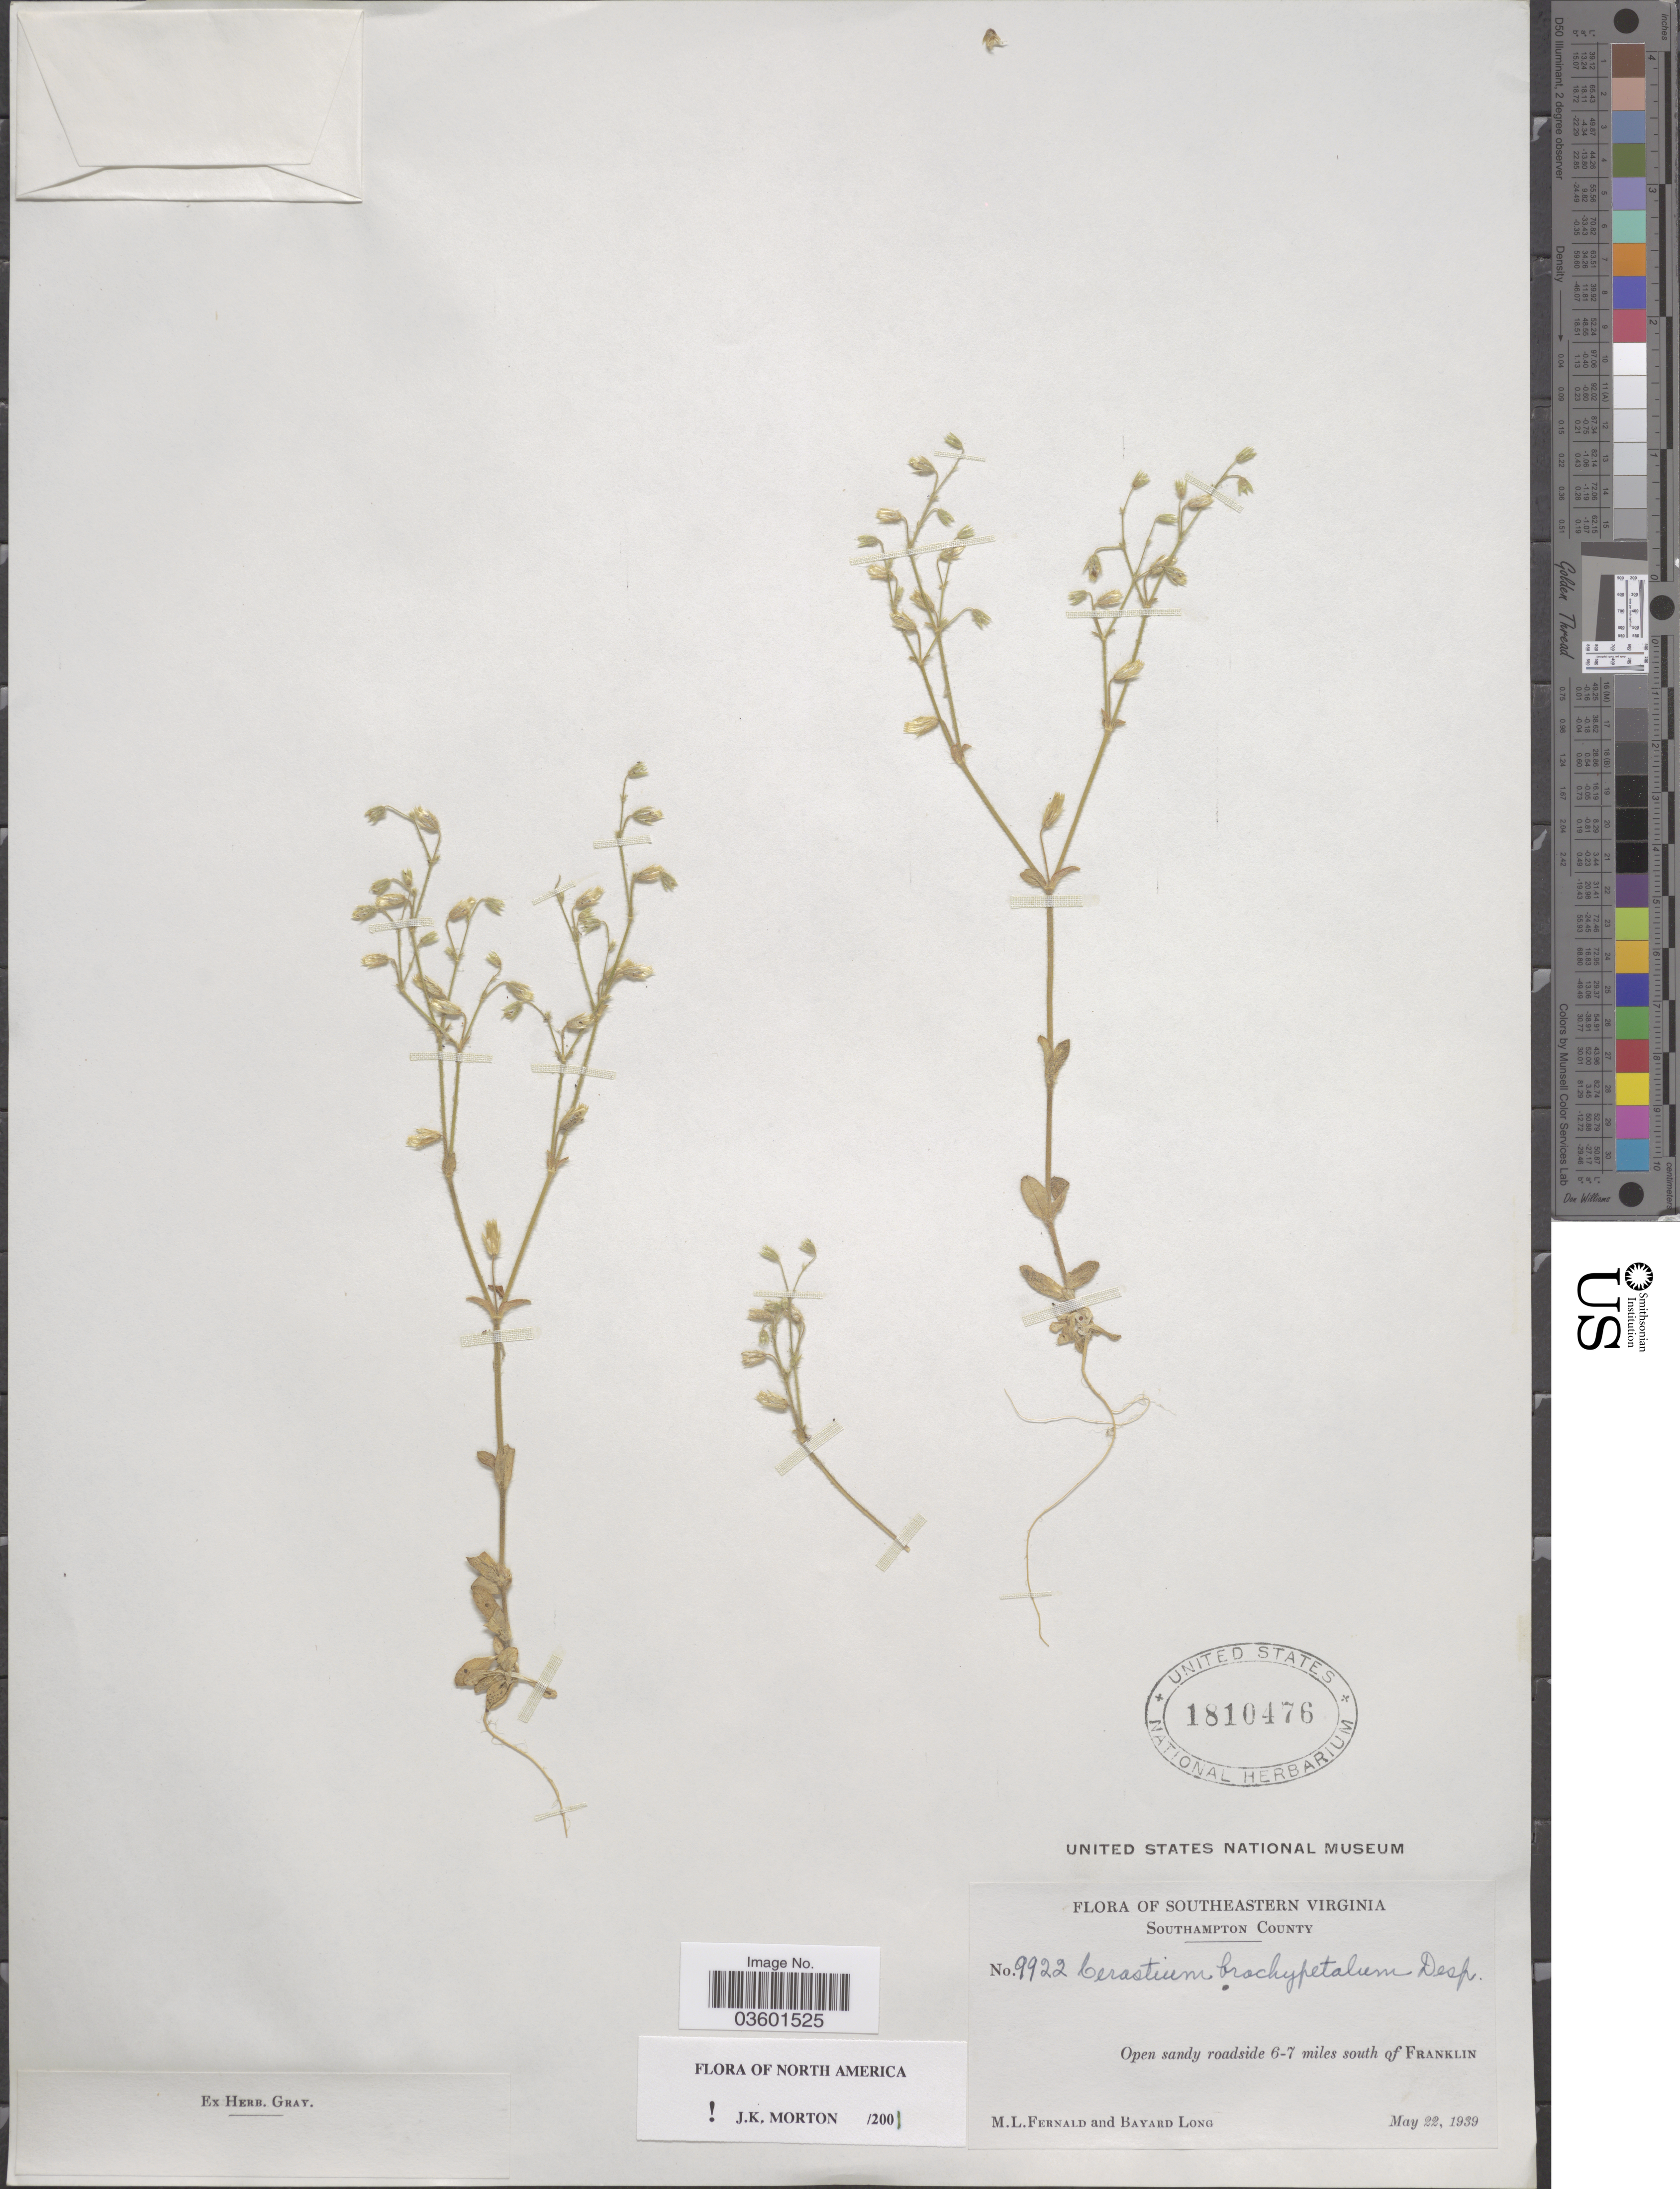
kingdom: Plantae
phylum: Tracheophyta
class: Magnoliopsida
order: Caryophyllales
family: Caryophyllaceae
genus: Cerastium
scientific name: Cerastium brachypetalum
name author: Pers.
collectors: M. L. Fernald & B. Long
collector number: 9922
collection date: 1939-05-22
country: United States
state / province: Virginia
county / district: Southampton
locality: Southeastern Virginia. Southampton County. 6-7 miles south of Franklin.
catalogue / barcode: US 1810476